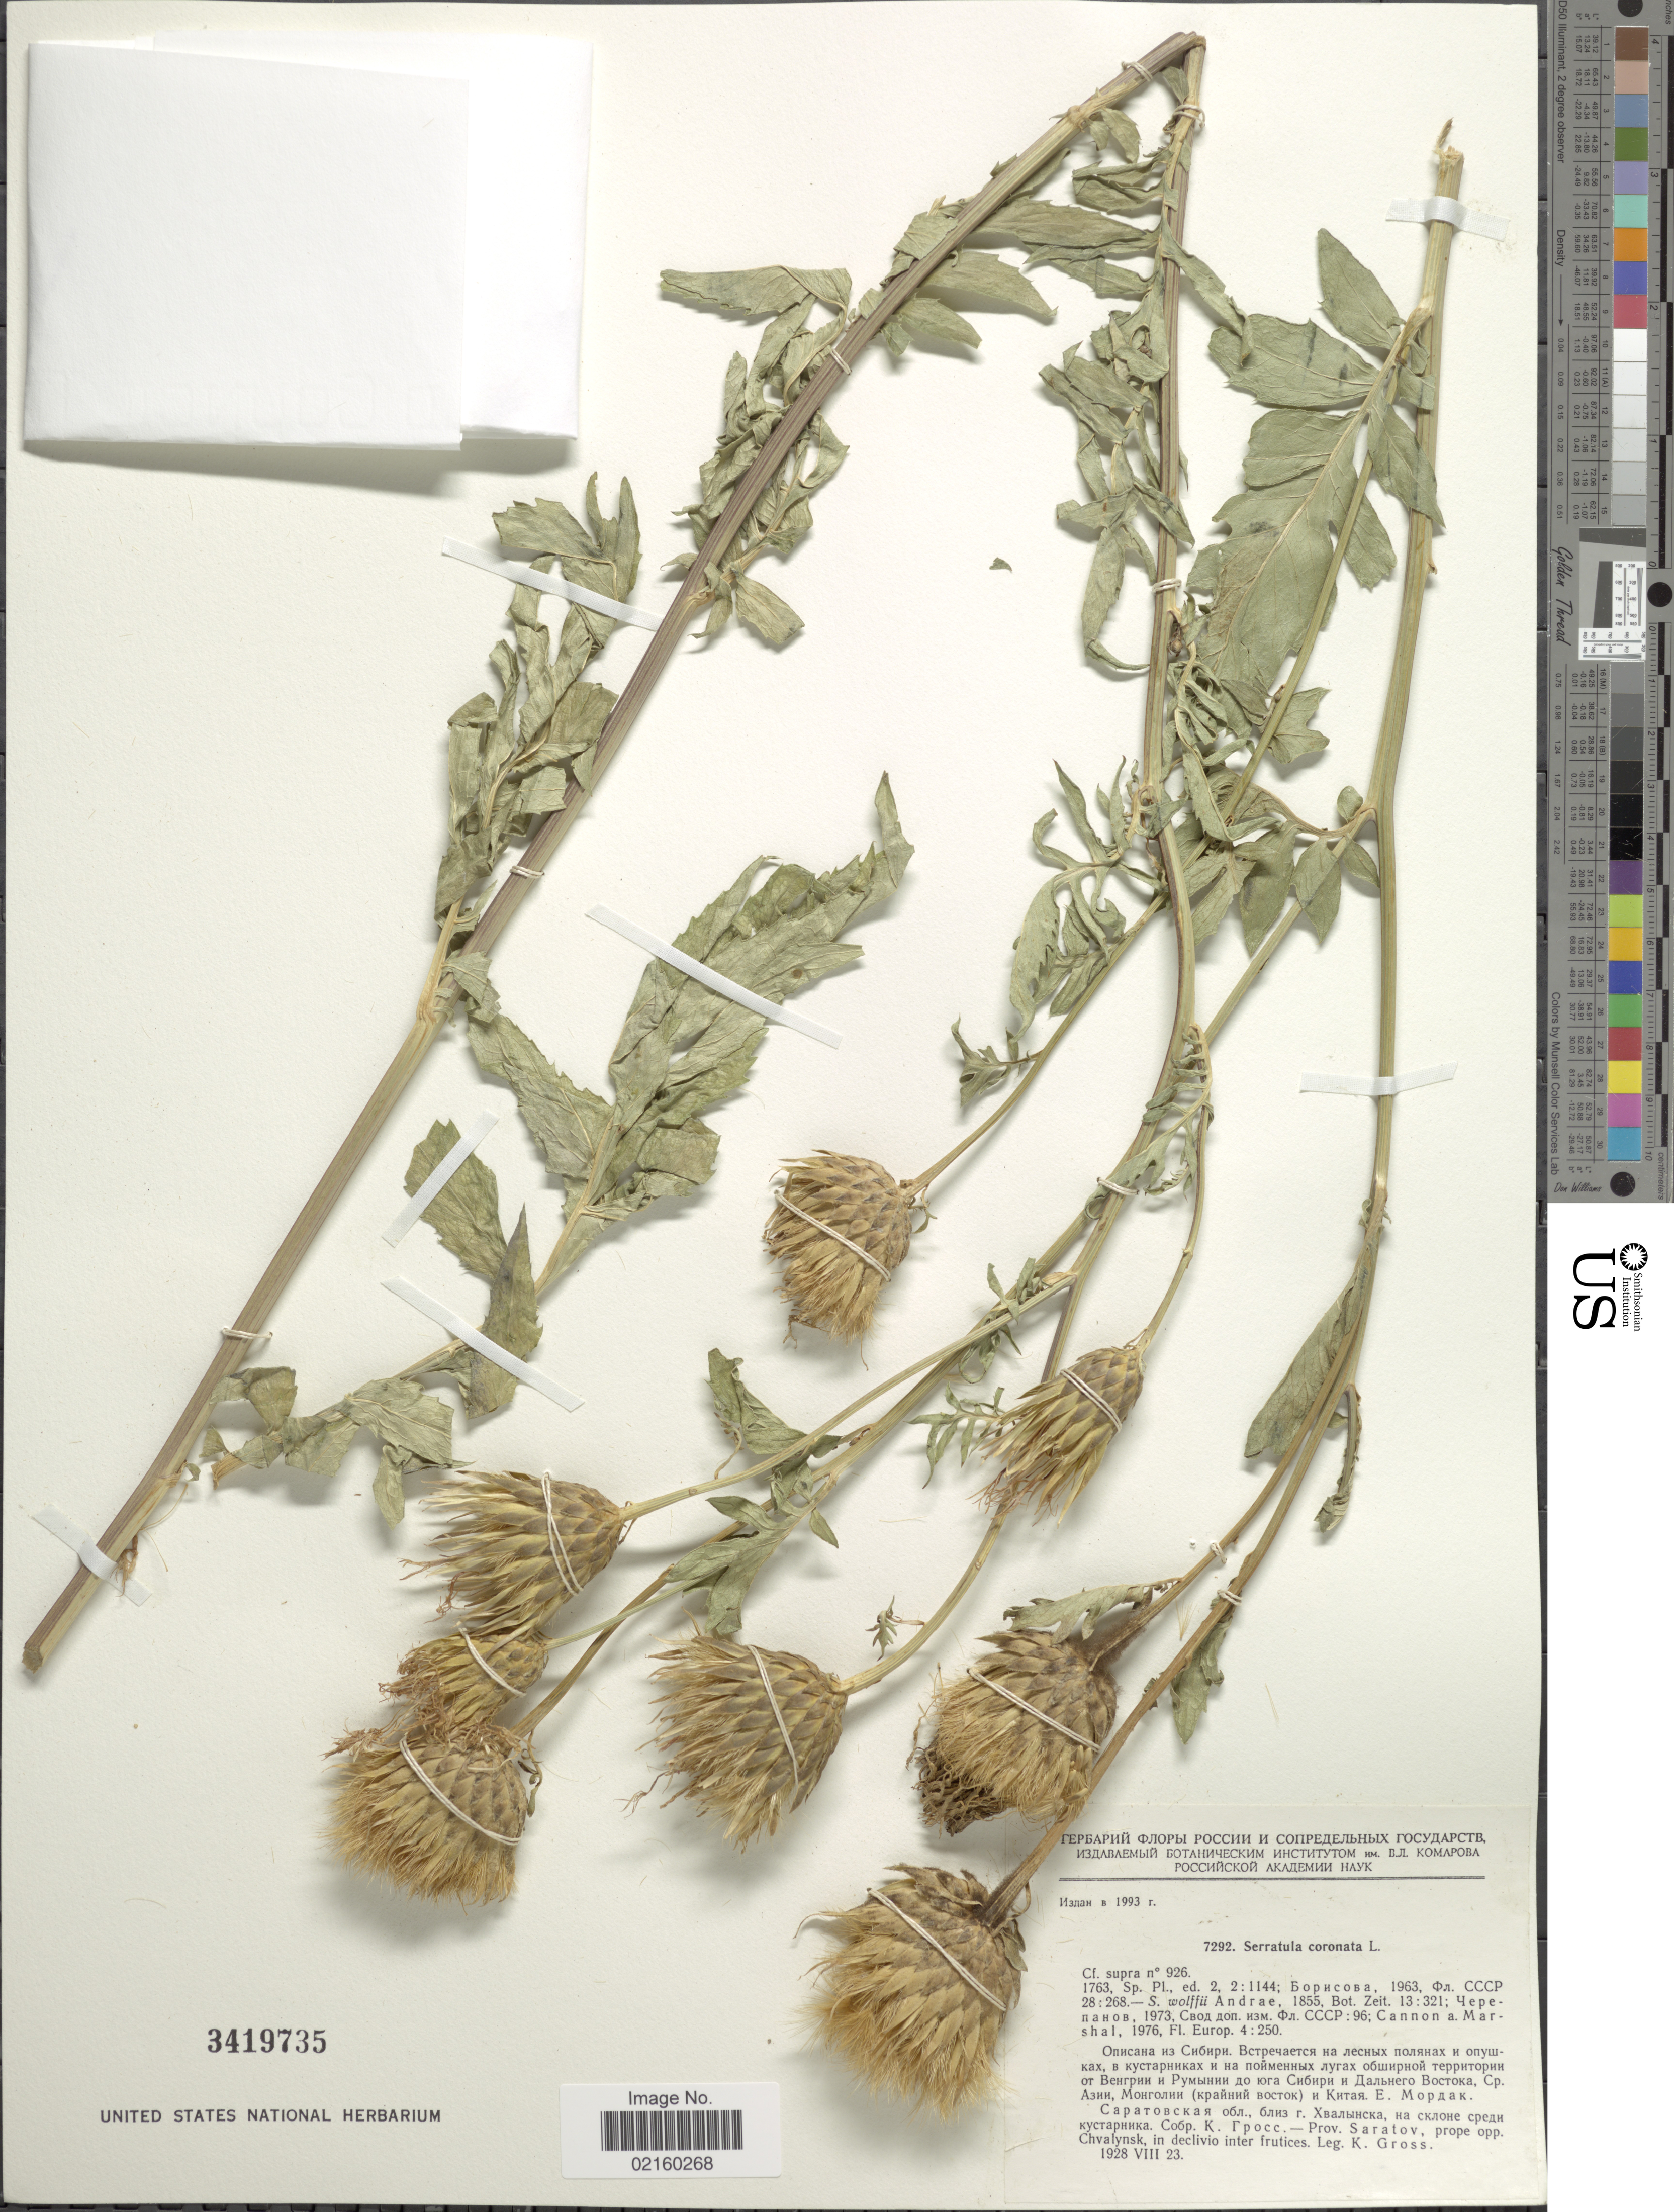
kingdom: Plantae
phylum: Tracheophyta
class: Magnoliopsida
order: Asterales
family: Asteraceae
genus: Serratula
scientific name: Serratula coronata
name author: L.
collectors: K. Gross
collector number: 7292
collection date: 1928-08-23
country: Russian Federation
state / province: Saratov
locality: Prope opp. Chvalynsk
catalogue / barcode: US 3419735